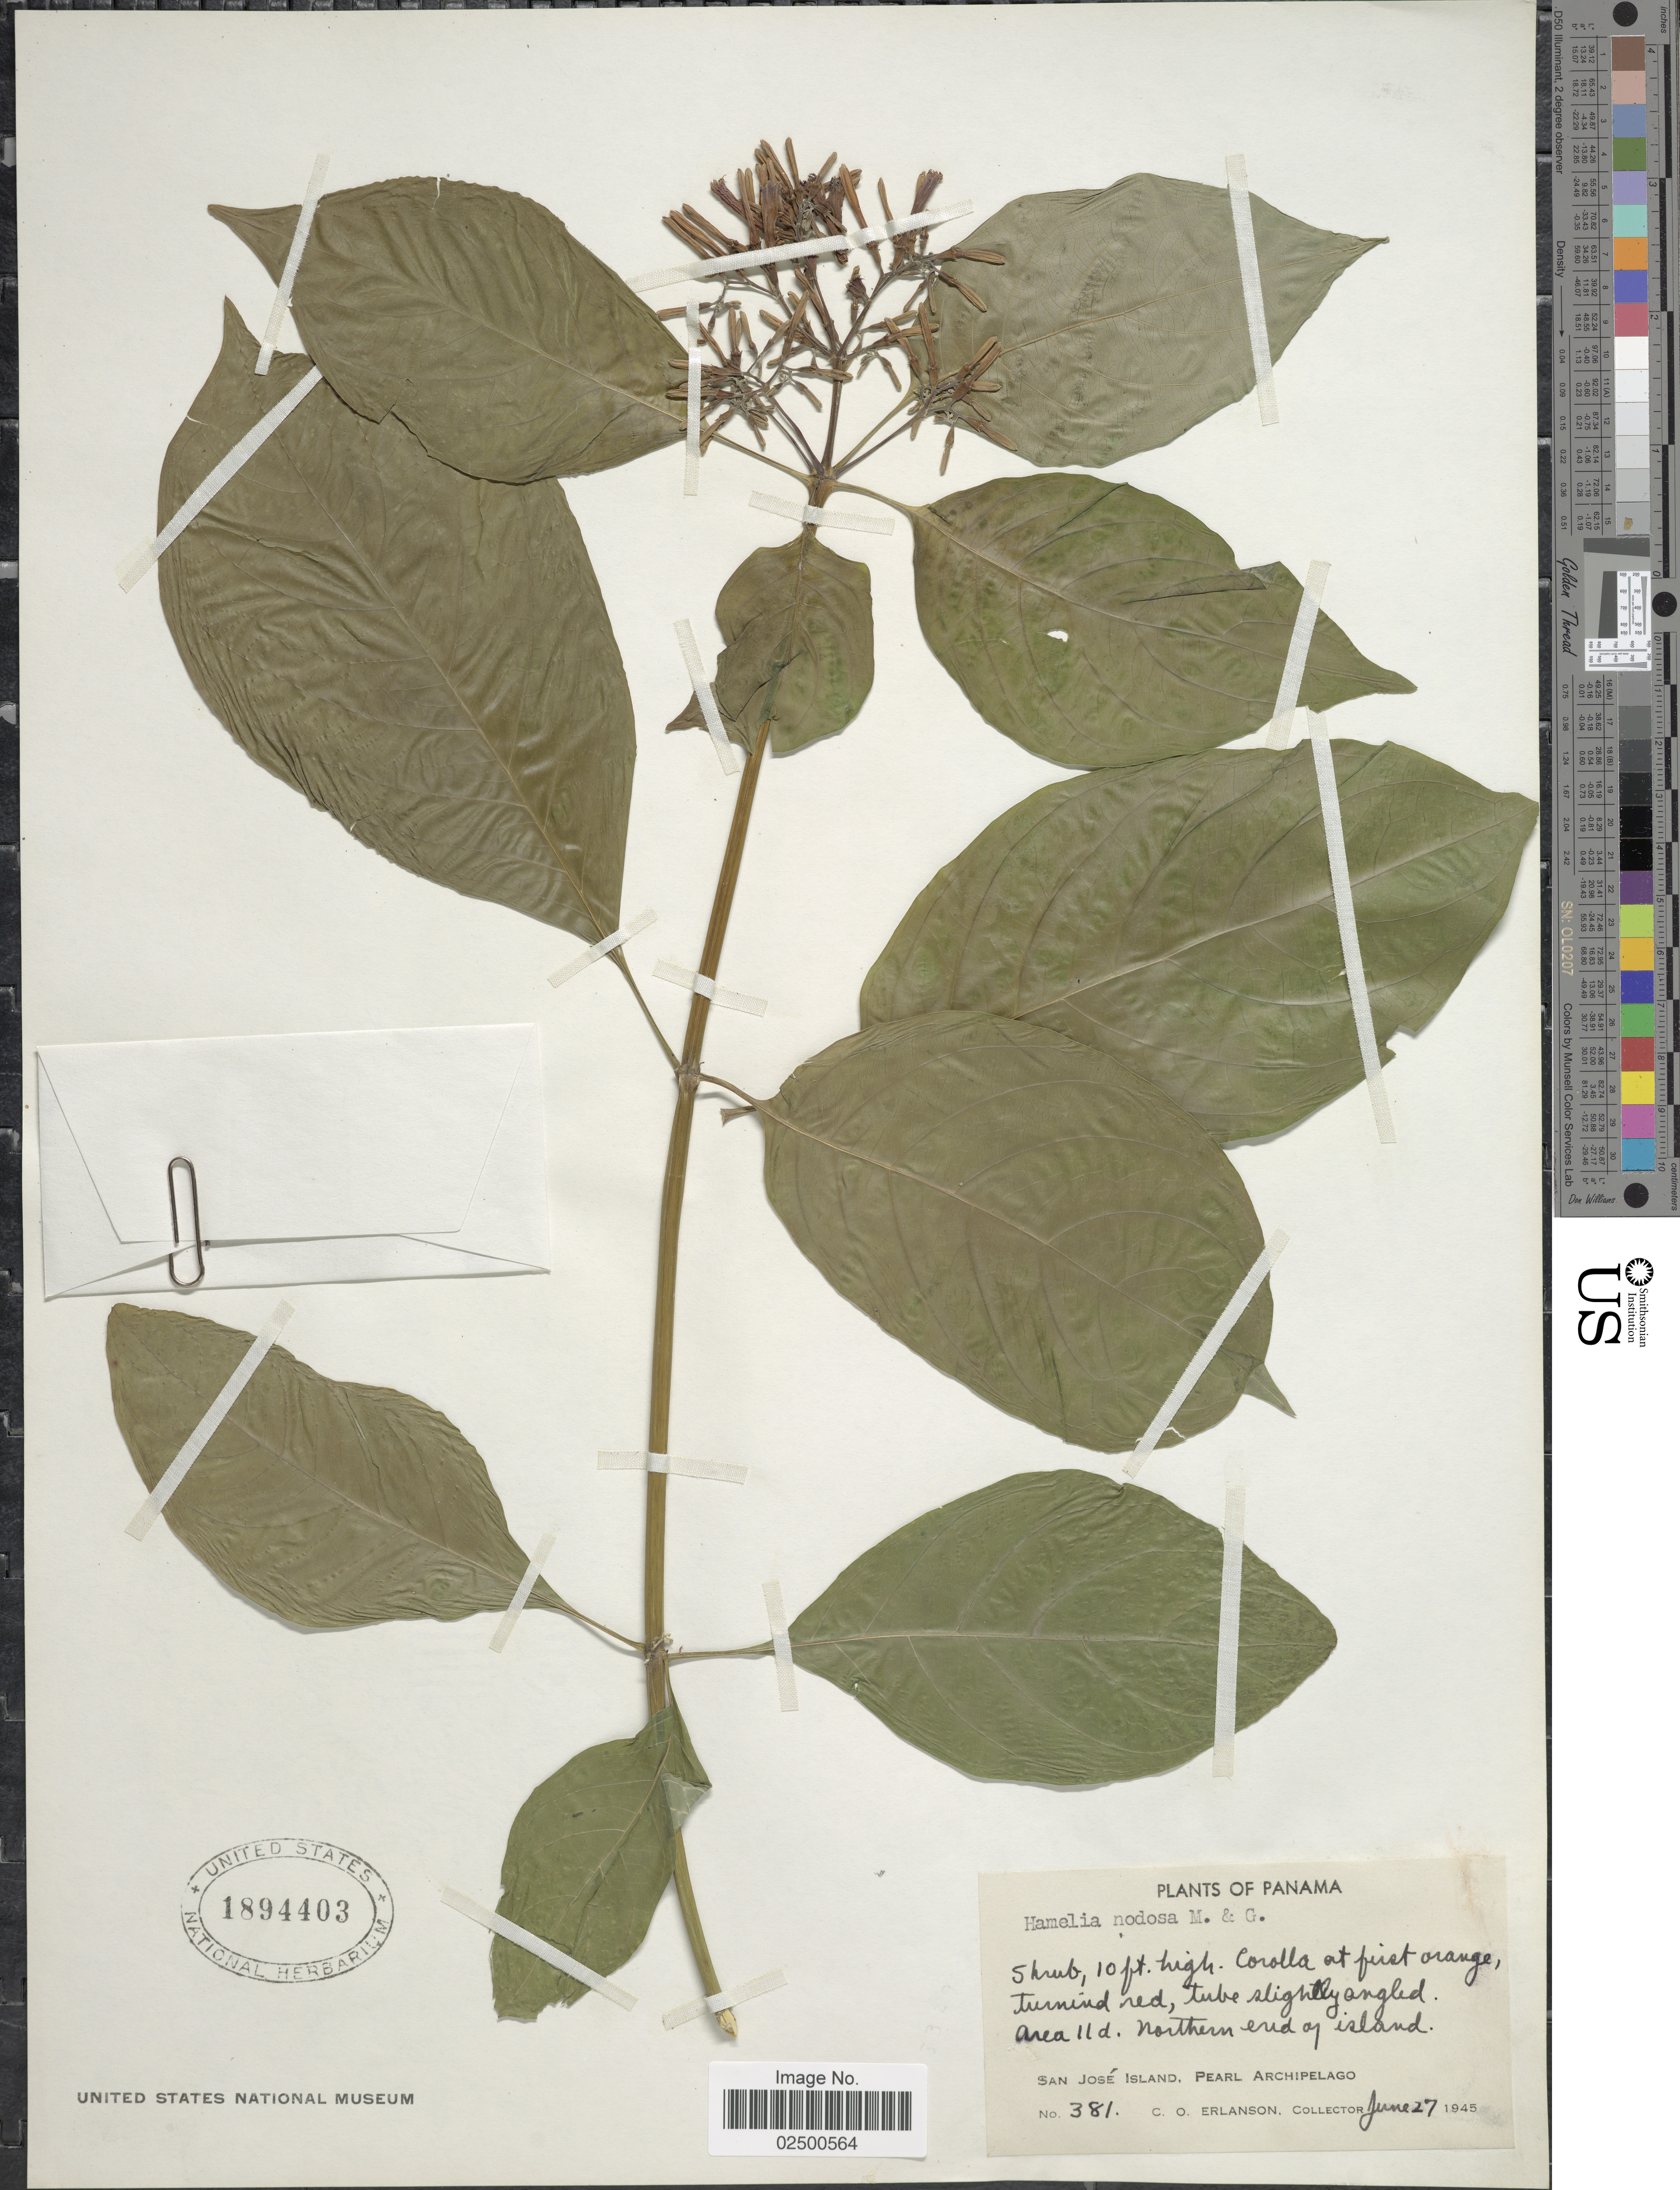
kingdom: Plantae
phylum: Tracheophyta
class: Magnoliopsida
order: Gentianales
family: Rubiaceae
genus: Hamelia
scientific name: Hamelia nodosa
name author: M. Martens & Galeotti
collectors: C. O. Erlanson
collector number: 381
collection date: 1945-06-27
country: Panama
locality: Area 11d. Northern end of island. San Jose Island. Pearl Archipelago.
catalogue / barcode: US 1894403